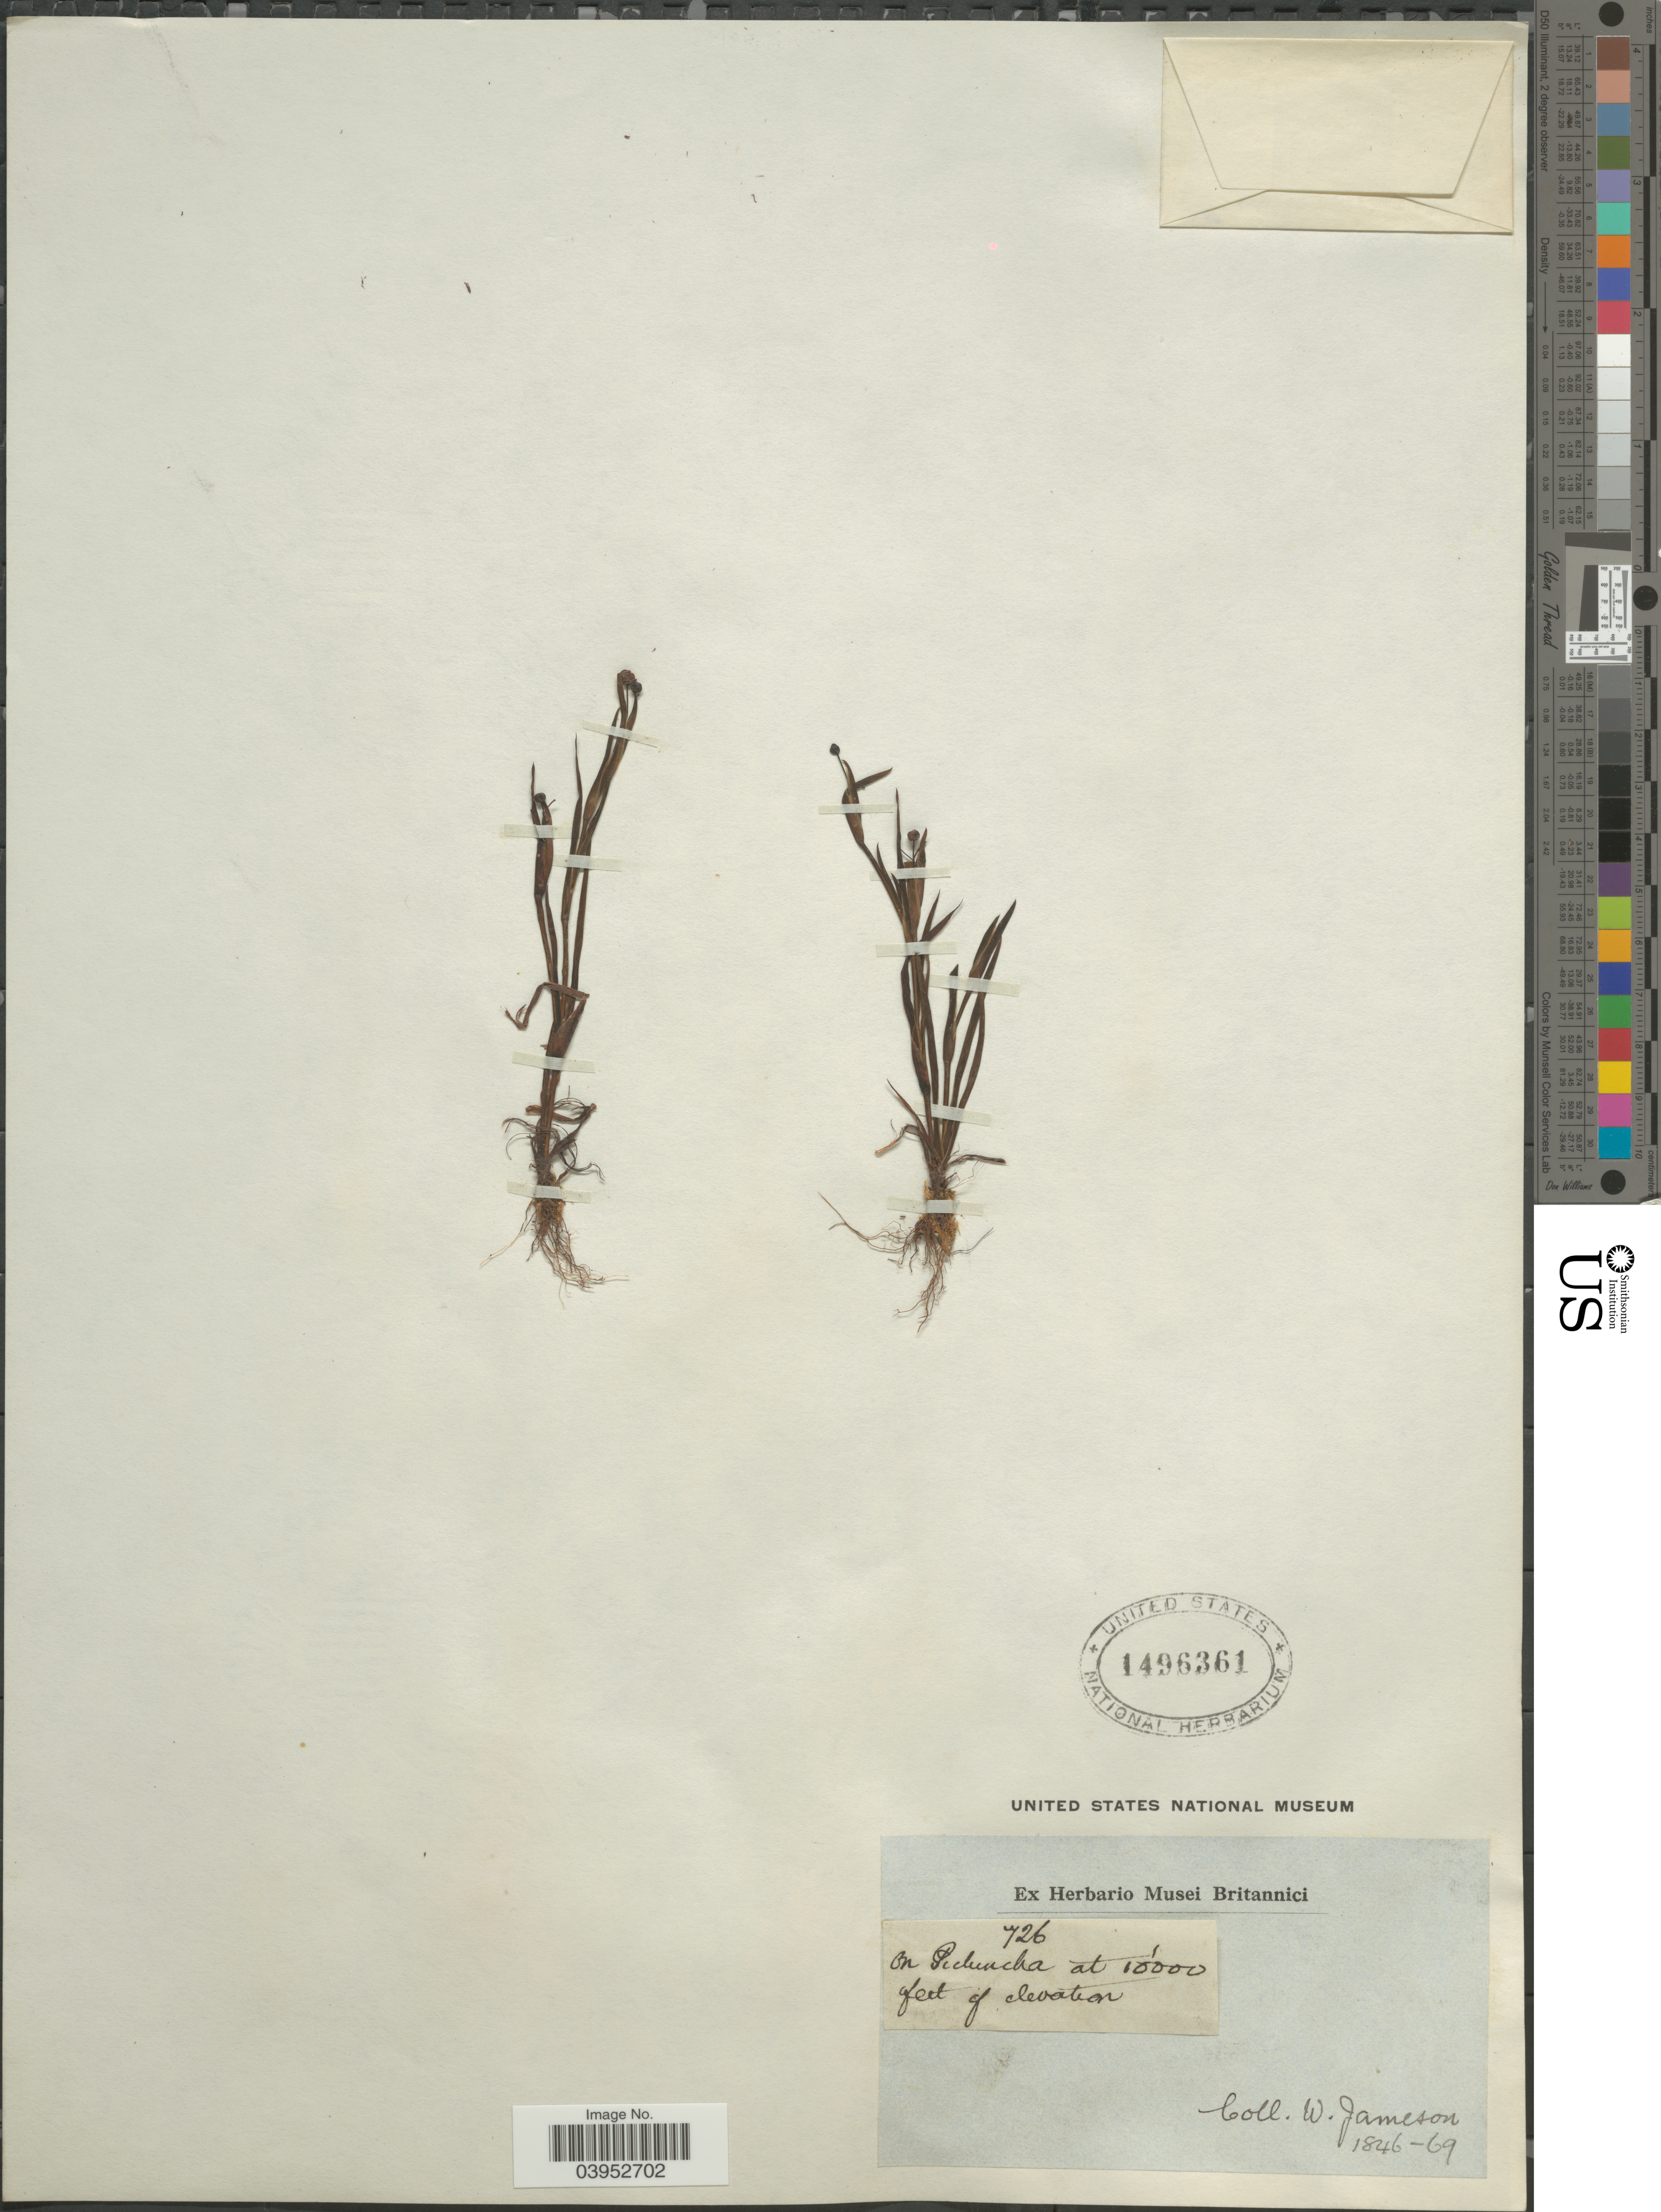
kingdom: Plantae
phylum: Tracheophyta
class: Liliopsida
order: Asparagales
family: Iridaceae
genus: Sisyrinchium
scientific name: Sisyrinchium sp.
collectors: W. Jameson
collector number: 726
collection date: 1846/1869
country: Ecuador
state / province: Pichincha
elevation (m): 3048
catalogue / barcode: US 1496361